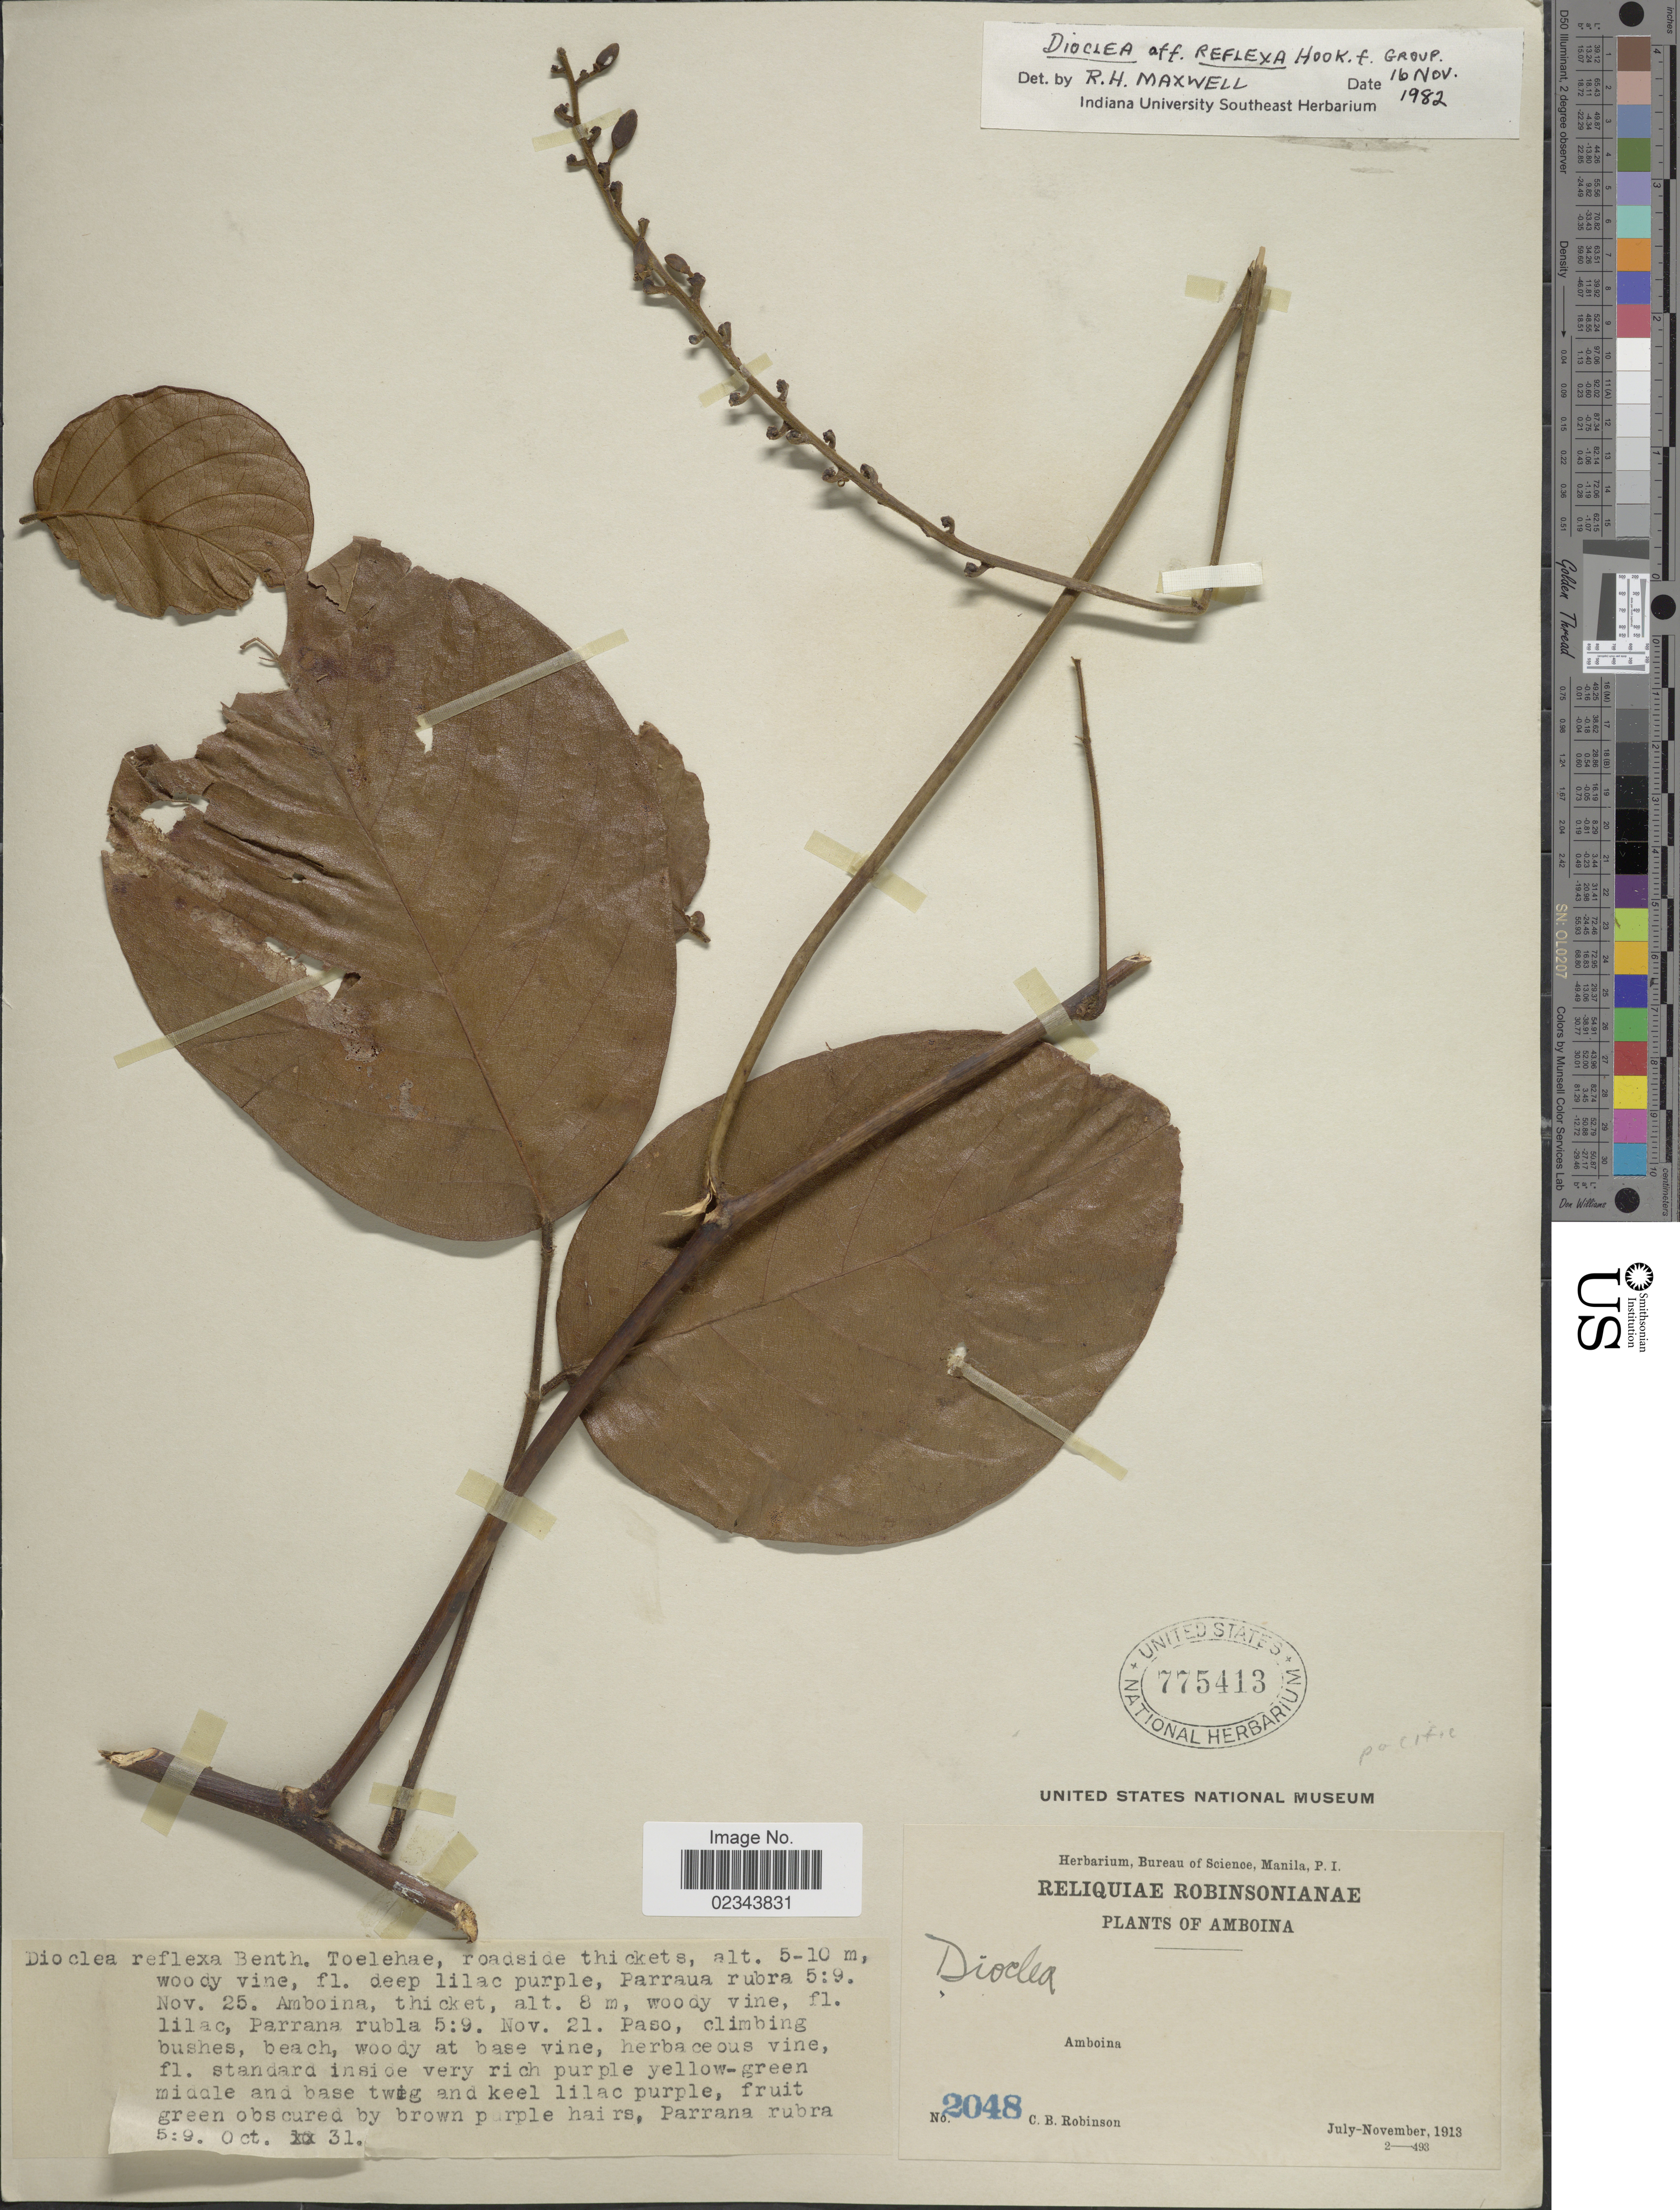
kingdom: Plantae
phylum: Tracheophyta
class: Magnoliopsida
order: Fabales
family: Fabaceae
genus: Dioclea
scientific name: Dioclea sp.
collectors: C. Robinson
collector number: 2048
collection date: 1913-11-25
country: Indonesia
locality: Amboina.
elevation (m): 5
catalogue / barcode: US 775413